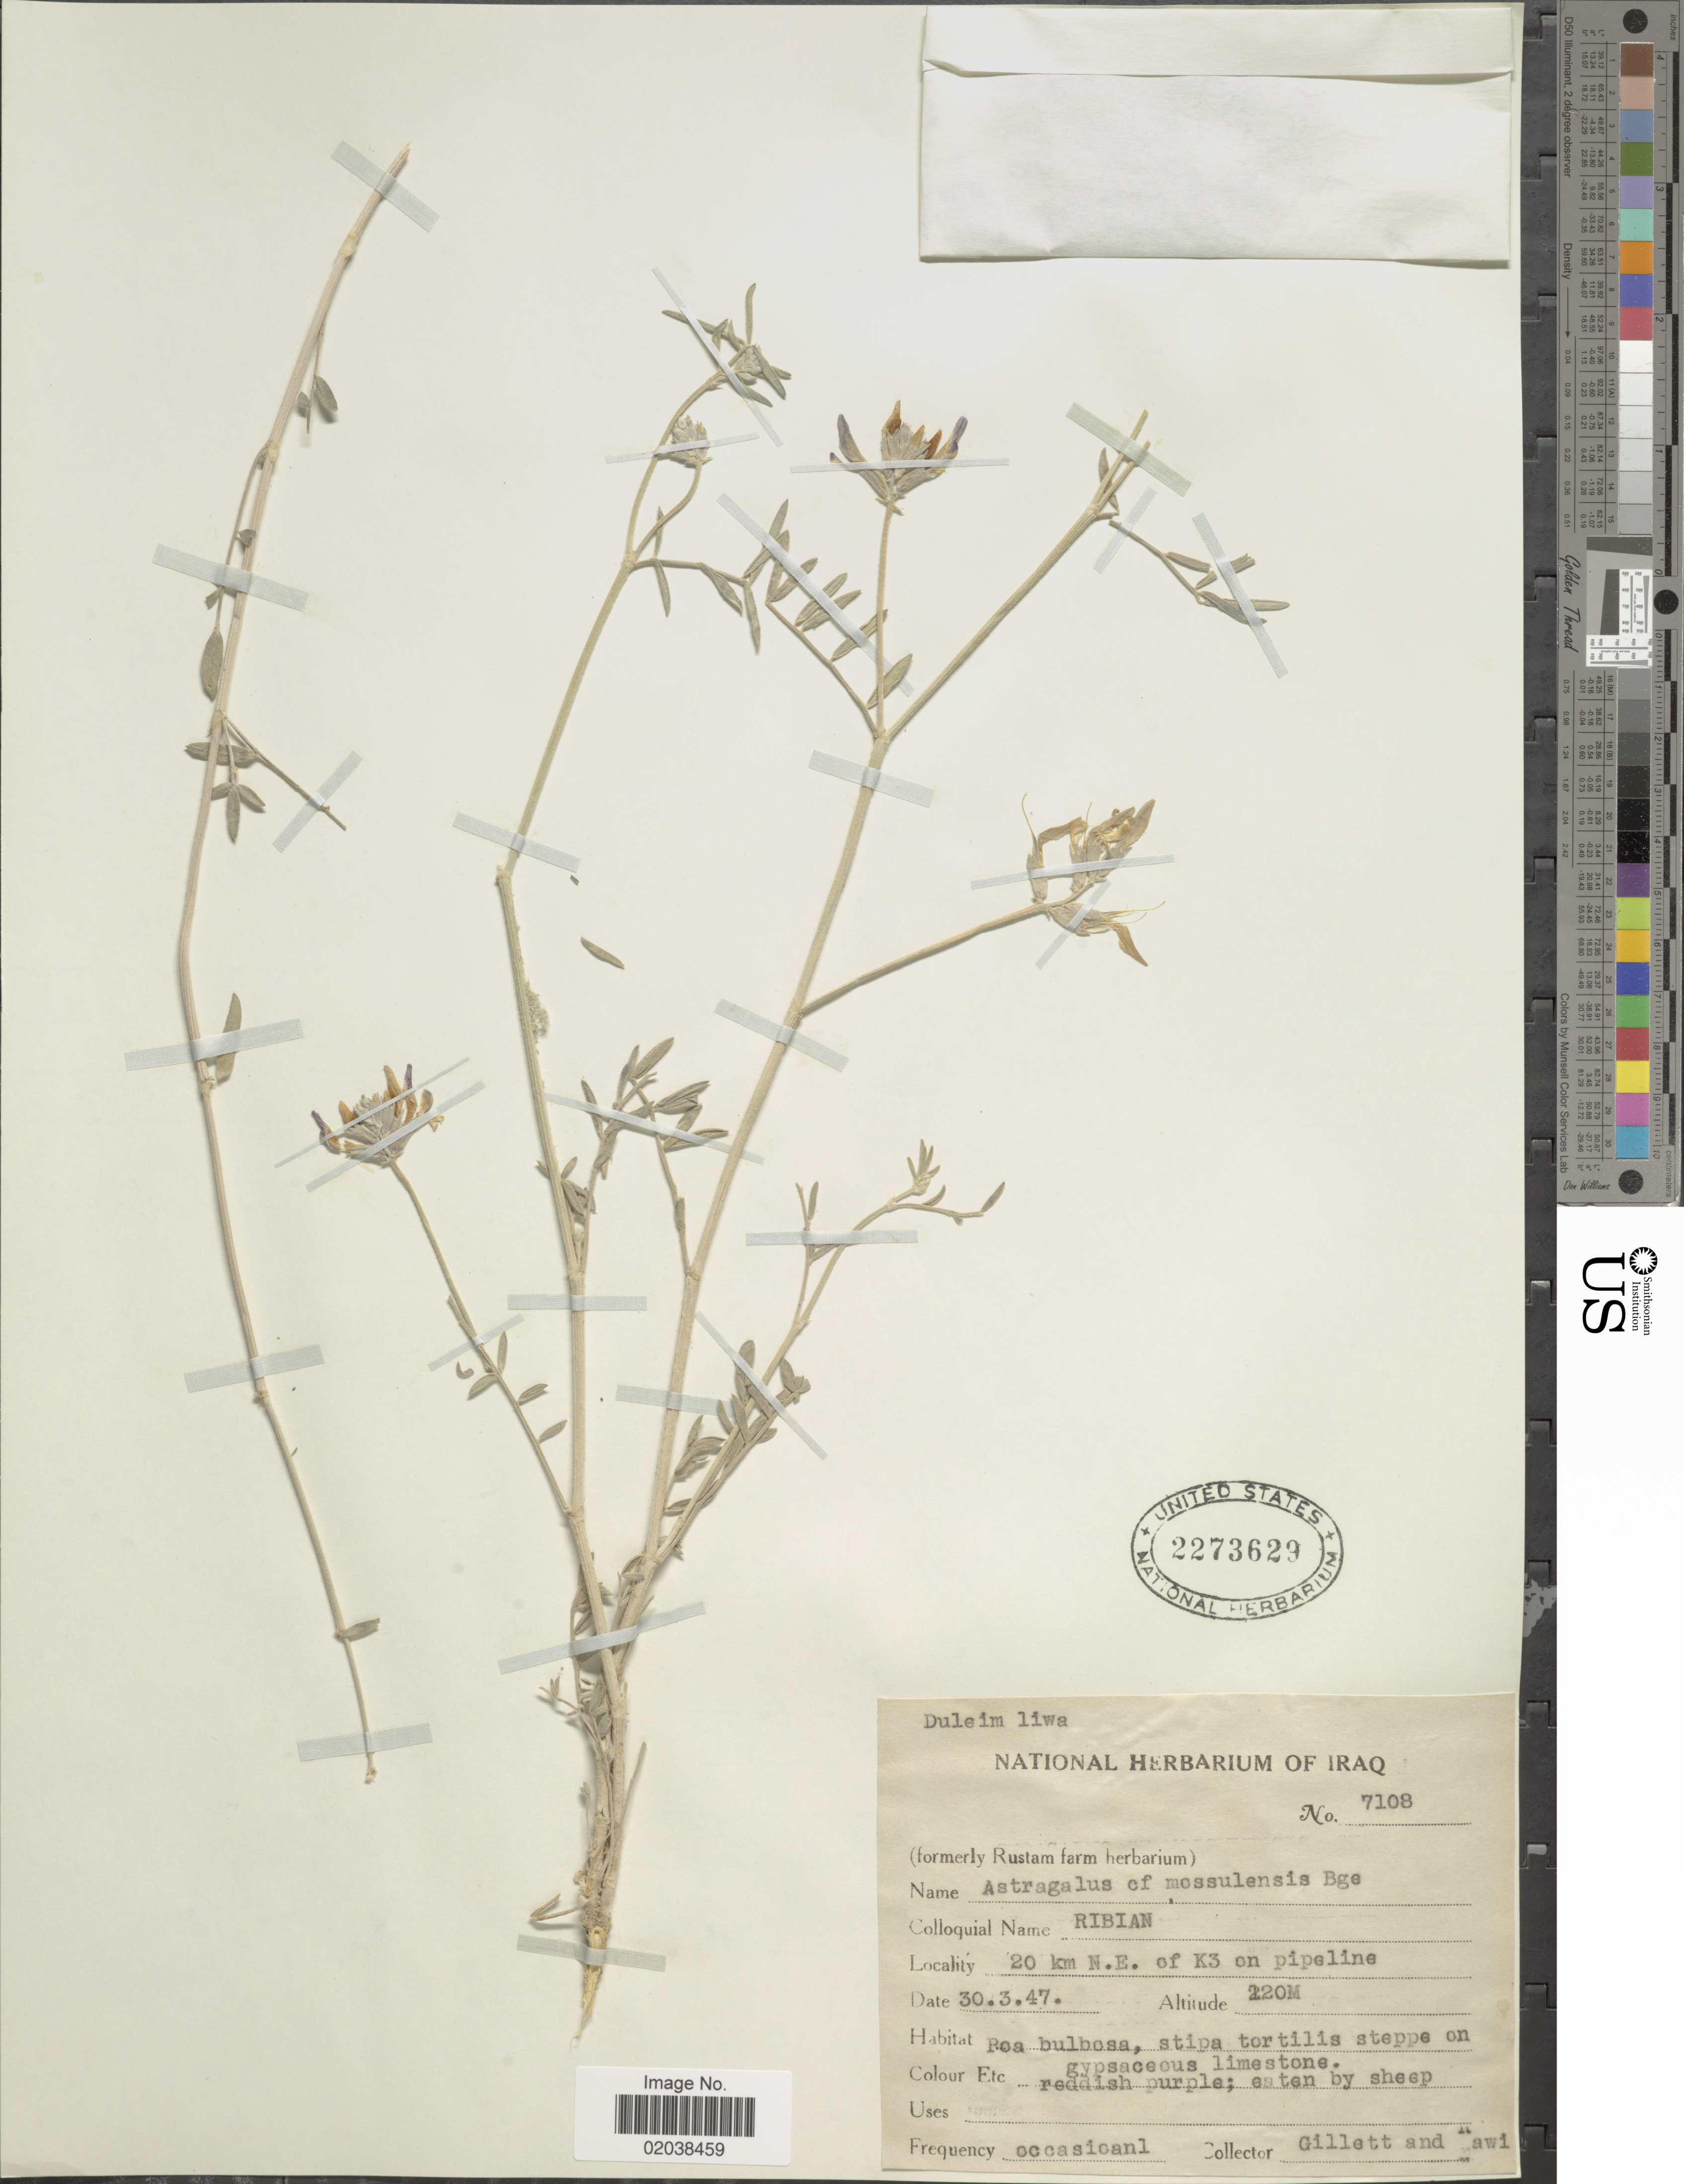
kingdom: Plantae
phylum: Tracheophyta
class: Magnoliopsida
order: Fabales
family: Fabaceae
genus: Astragalus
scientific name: Astragalus mossulensis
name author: Bunge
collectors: Gillett, -- & -. Rawi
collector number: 7108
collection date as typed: Transcribed d/m/y: 30/3/47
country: Iraq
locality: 20 km N.E. of K3 on pipeline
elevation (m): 220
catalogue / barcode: US 2273629